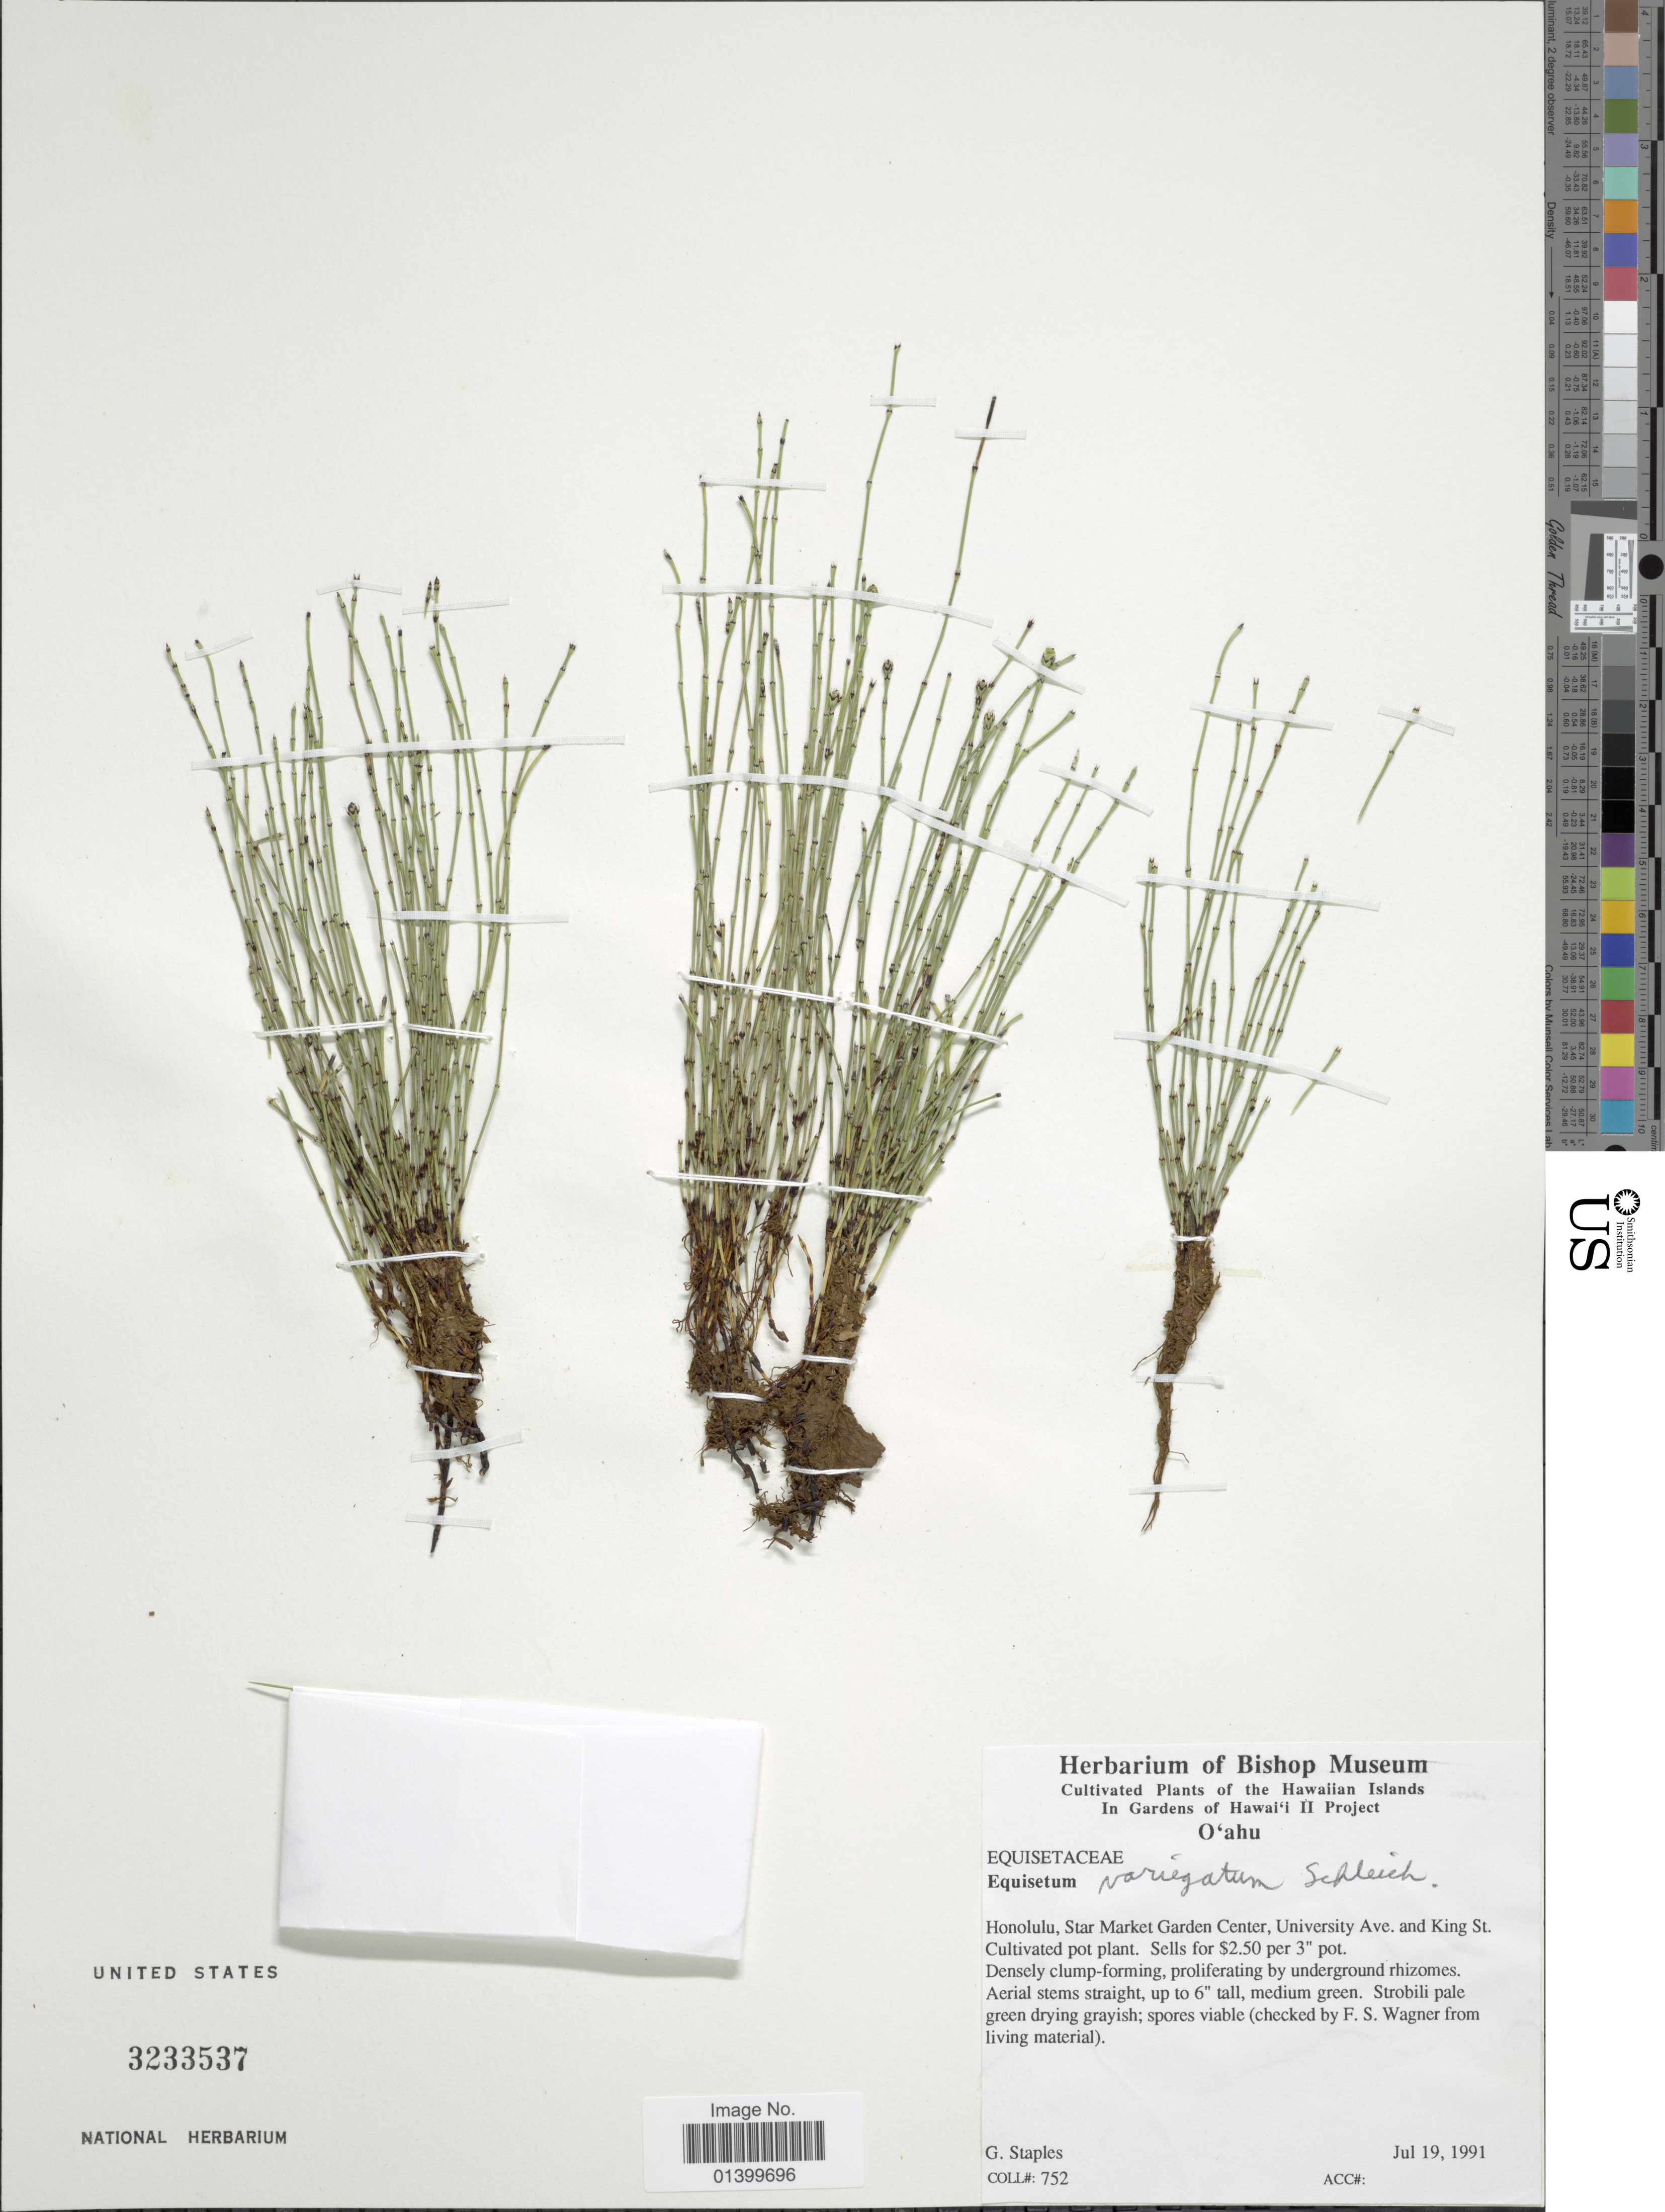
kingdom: Plantae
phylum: Tracheophyta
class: Polypodiopsida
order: Equisetales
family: Equisetaceae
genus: Equisetum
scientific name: Equisetum variegatum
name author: Schleich. ex F. Weber & D. Mohr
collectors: G. Staples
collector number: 752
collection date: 1991-07-19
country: United States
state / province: Hawaii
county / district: Honolulu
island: Oahu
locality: Cultivated Plants of the Hawaiian Islands. In Gradens of Hawai'i II Project. O'ahu. Honolulu, Star Market Garden Center, University Ave. and King St.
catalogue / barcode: US 3233537